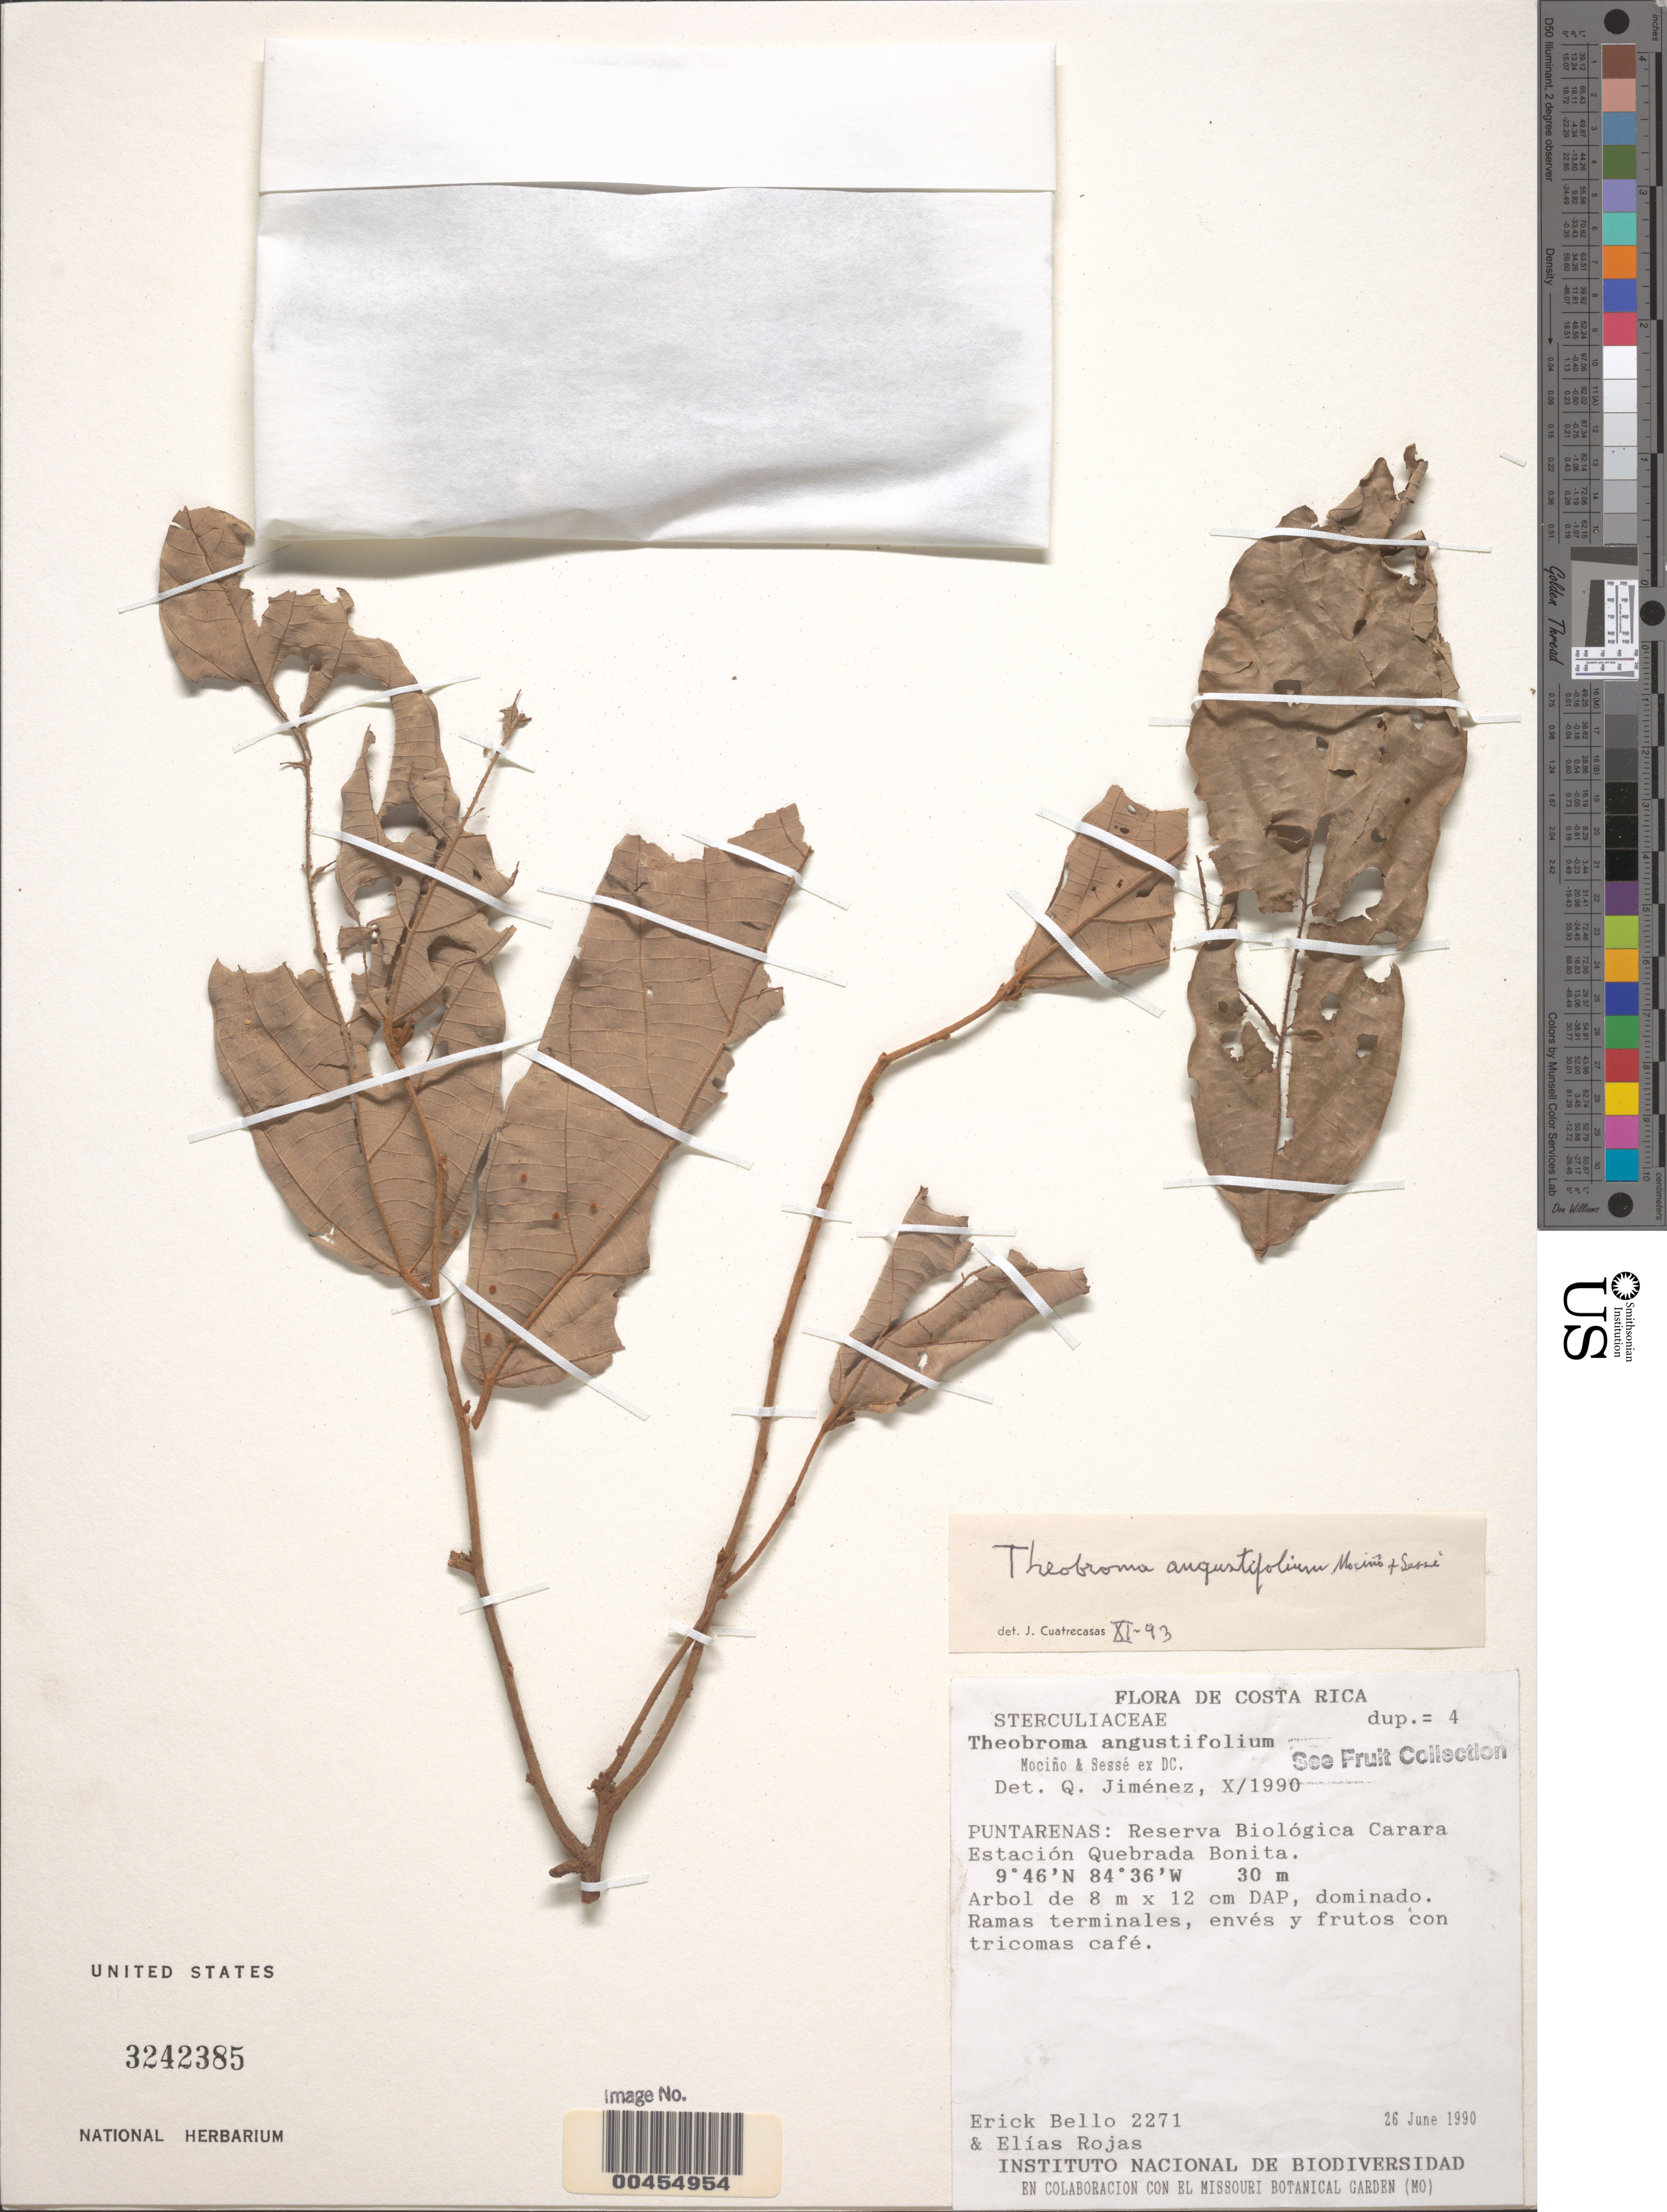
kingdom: Plantae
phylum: Tracheophyta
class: Magnoliopsida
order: Malvales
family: Malvaceae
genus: Theobroma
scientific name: Theobroma angustifolium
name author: DC.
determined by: Dorr, Laurence J., Curator (BOT), Smithsonian Institution - National Museum of Natural History (UNITED STATES)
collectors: E. Bello & E. Rojas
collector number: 2271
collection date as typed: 26 Jun 1990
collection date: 1990-06-26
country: Costa Rica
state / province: Puntarenas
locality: Reserva Biológica Carara Estación Quebrada Bonita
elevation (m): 30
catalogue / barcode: US 3242385